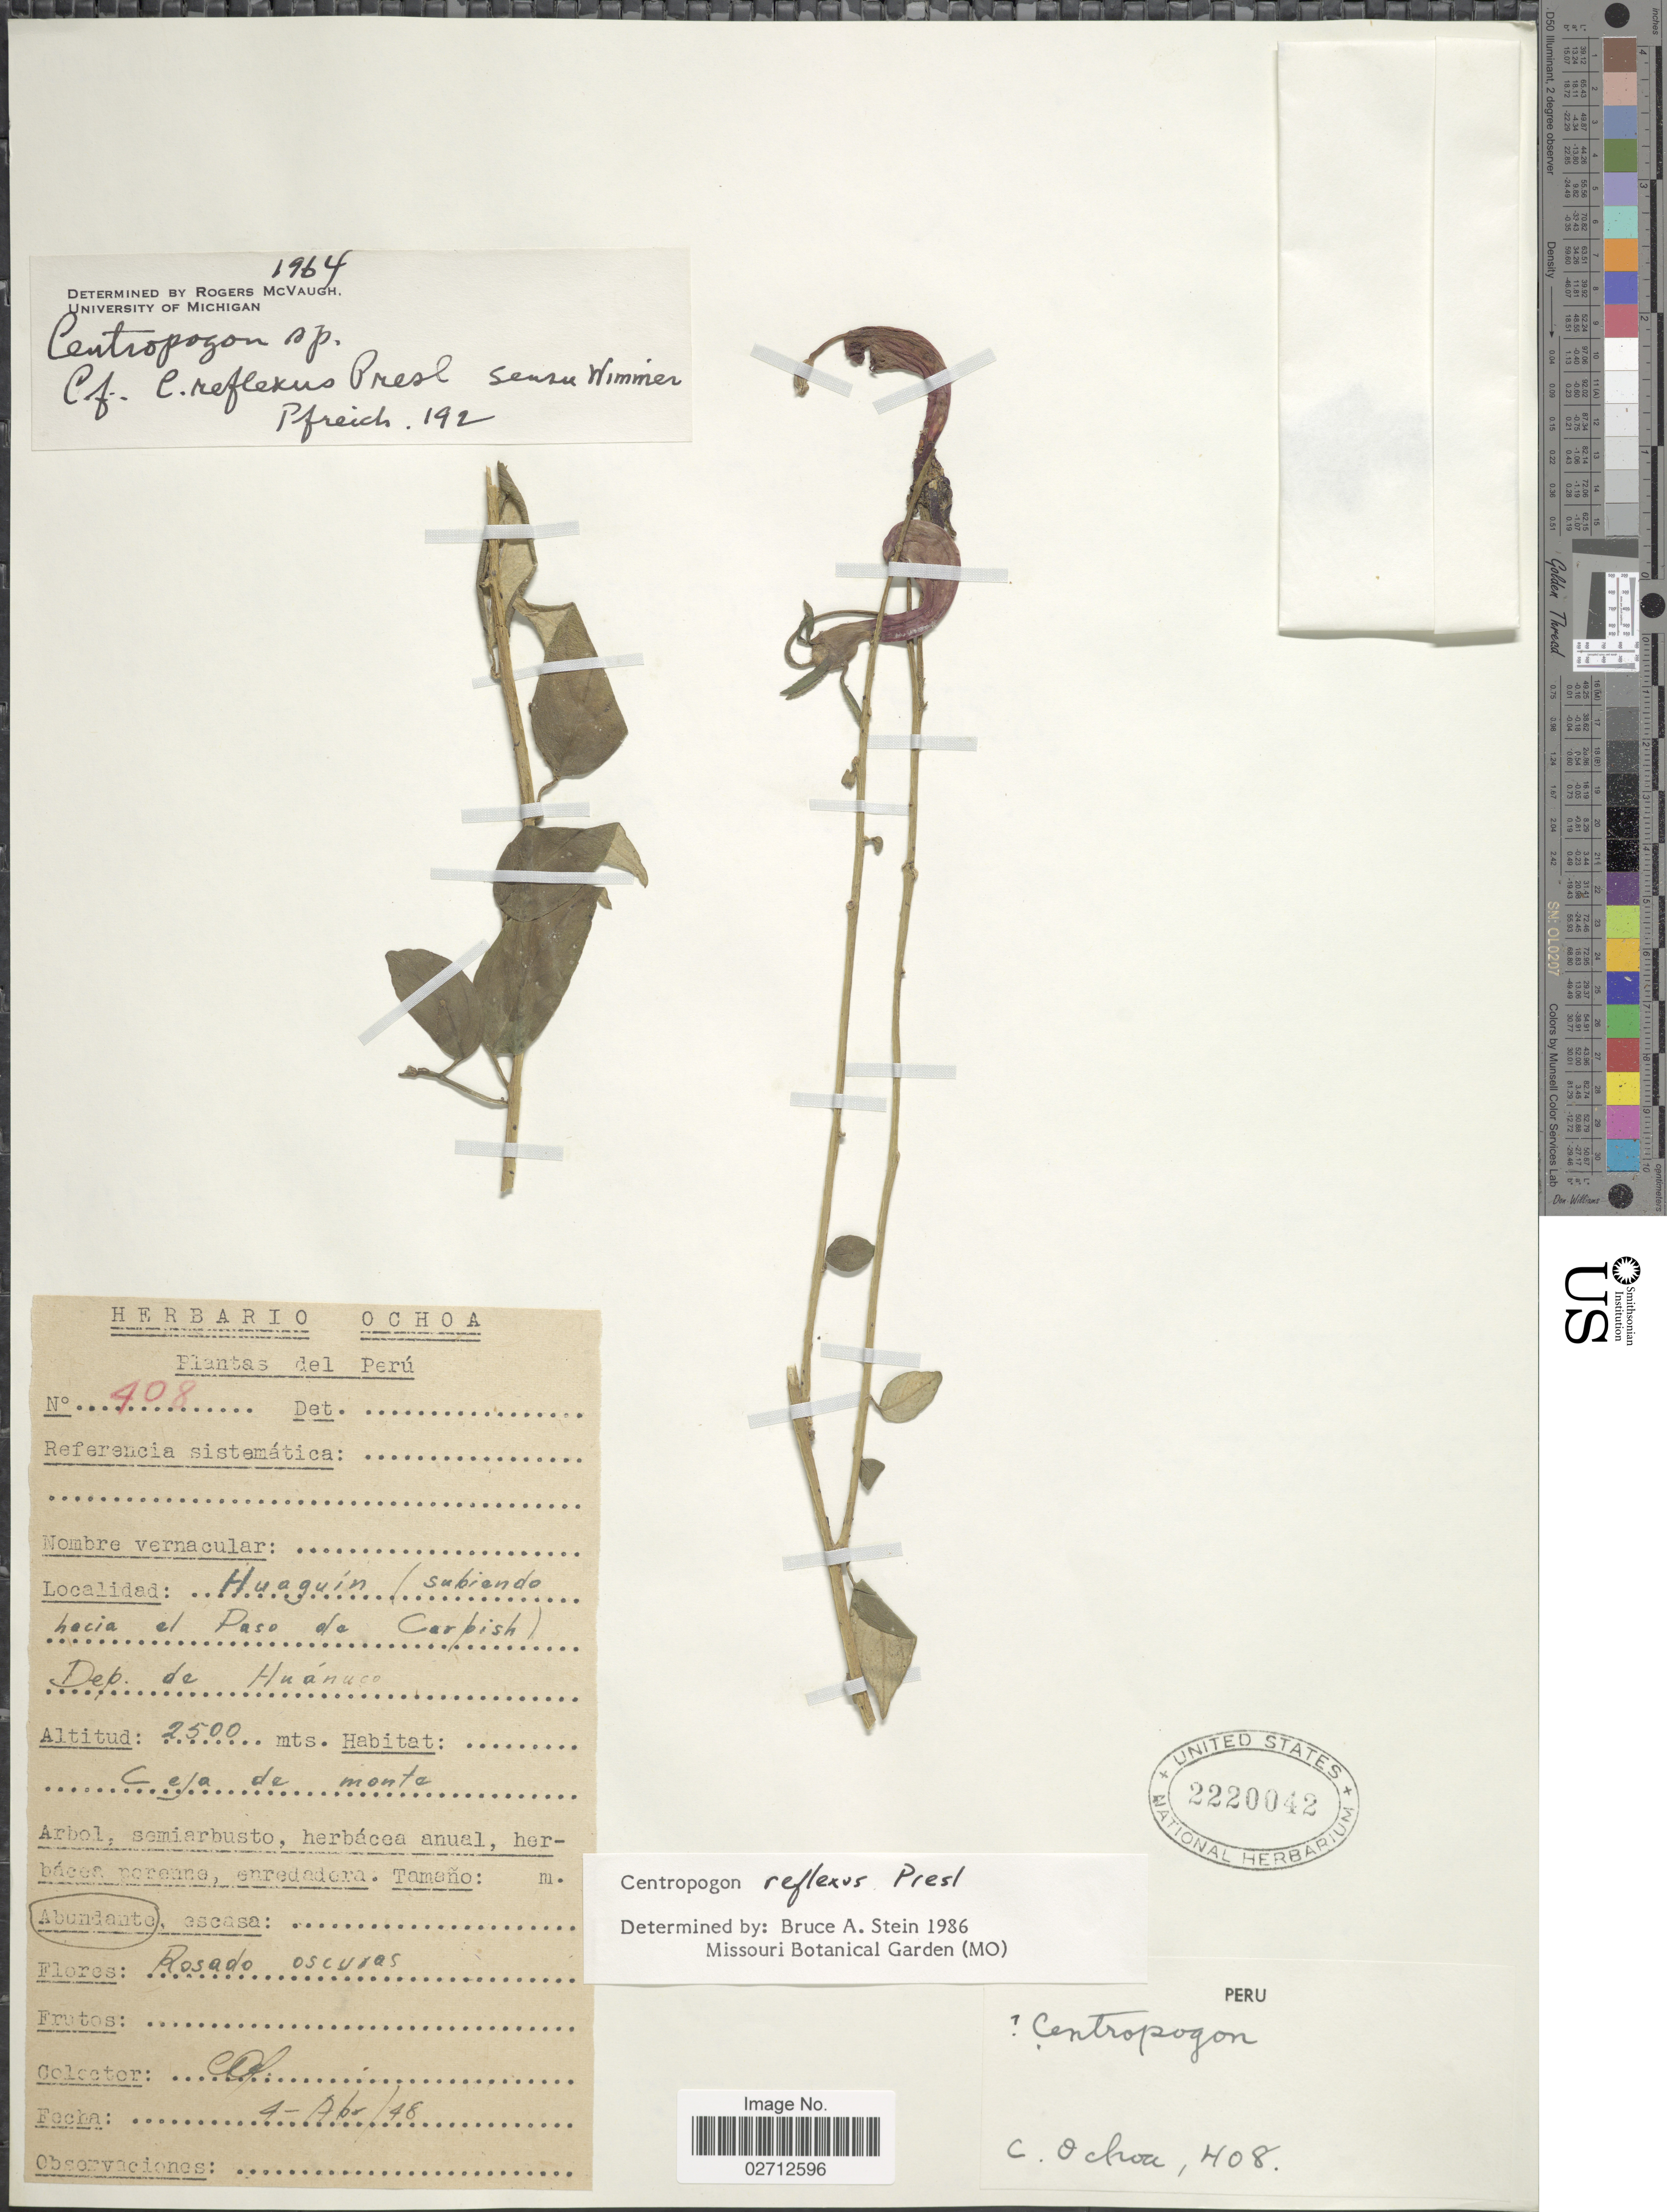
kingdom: Plantae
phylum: Tracheophyta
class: Magnoliopsida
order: Asterales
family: Campanulaceae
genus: Centropogon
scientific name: Centropogon reflexus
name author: C. Presl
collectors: C. Ochoa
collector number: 408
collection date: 1948-04-04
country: Peru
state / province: Huánuco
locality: Huaguín (subiendo hacia el Paso de Carpish) Dep de Huánuco, Ceja de monte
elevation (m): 2500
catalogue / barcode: US 2220042